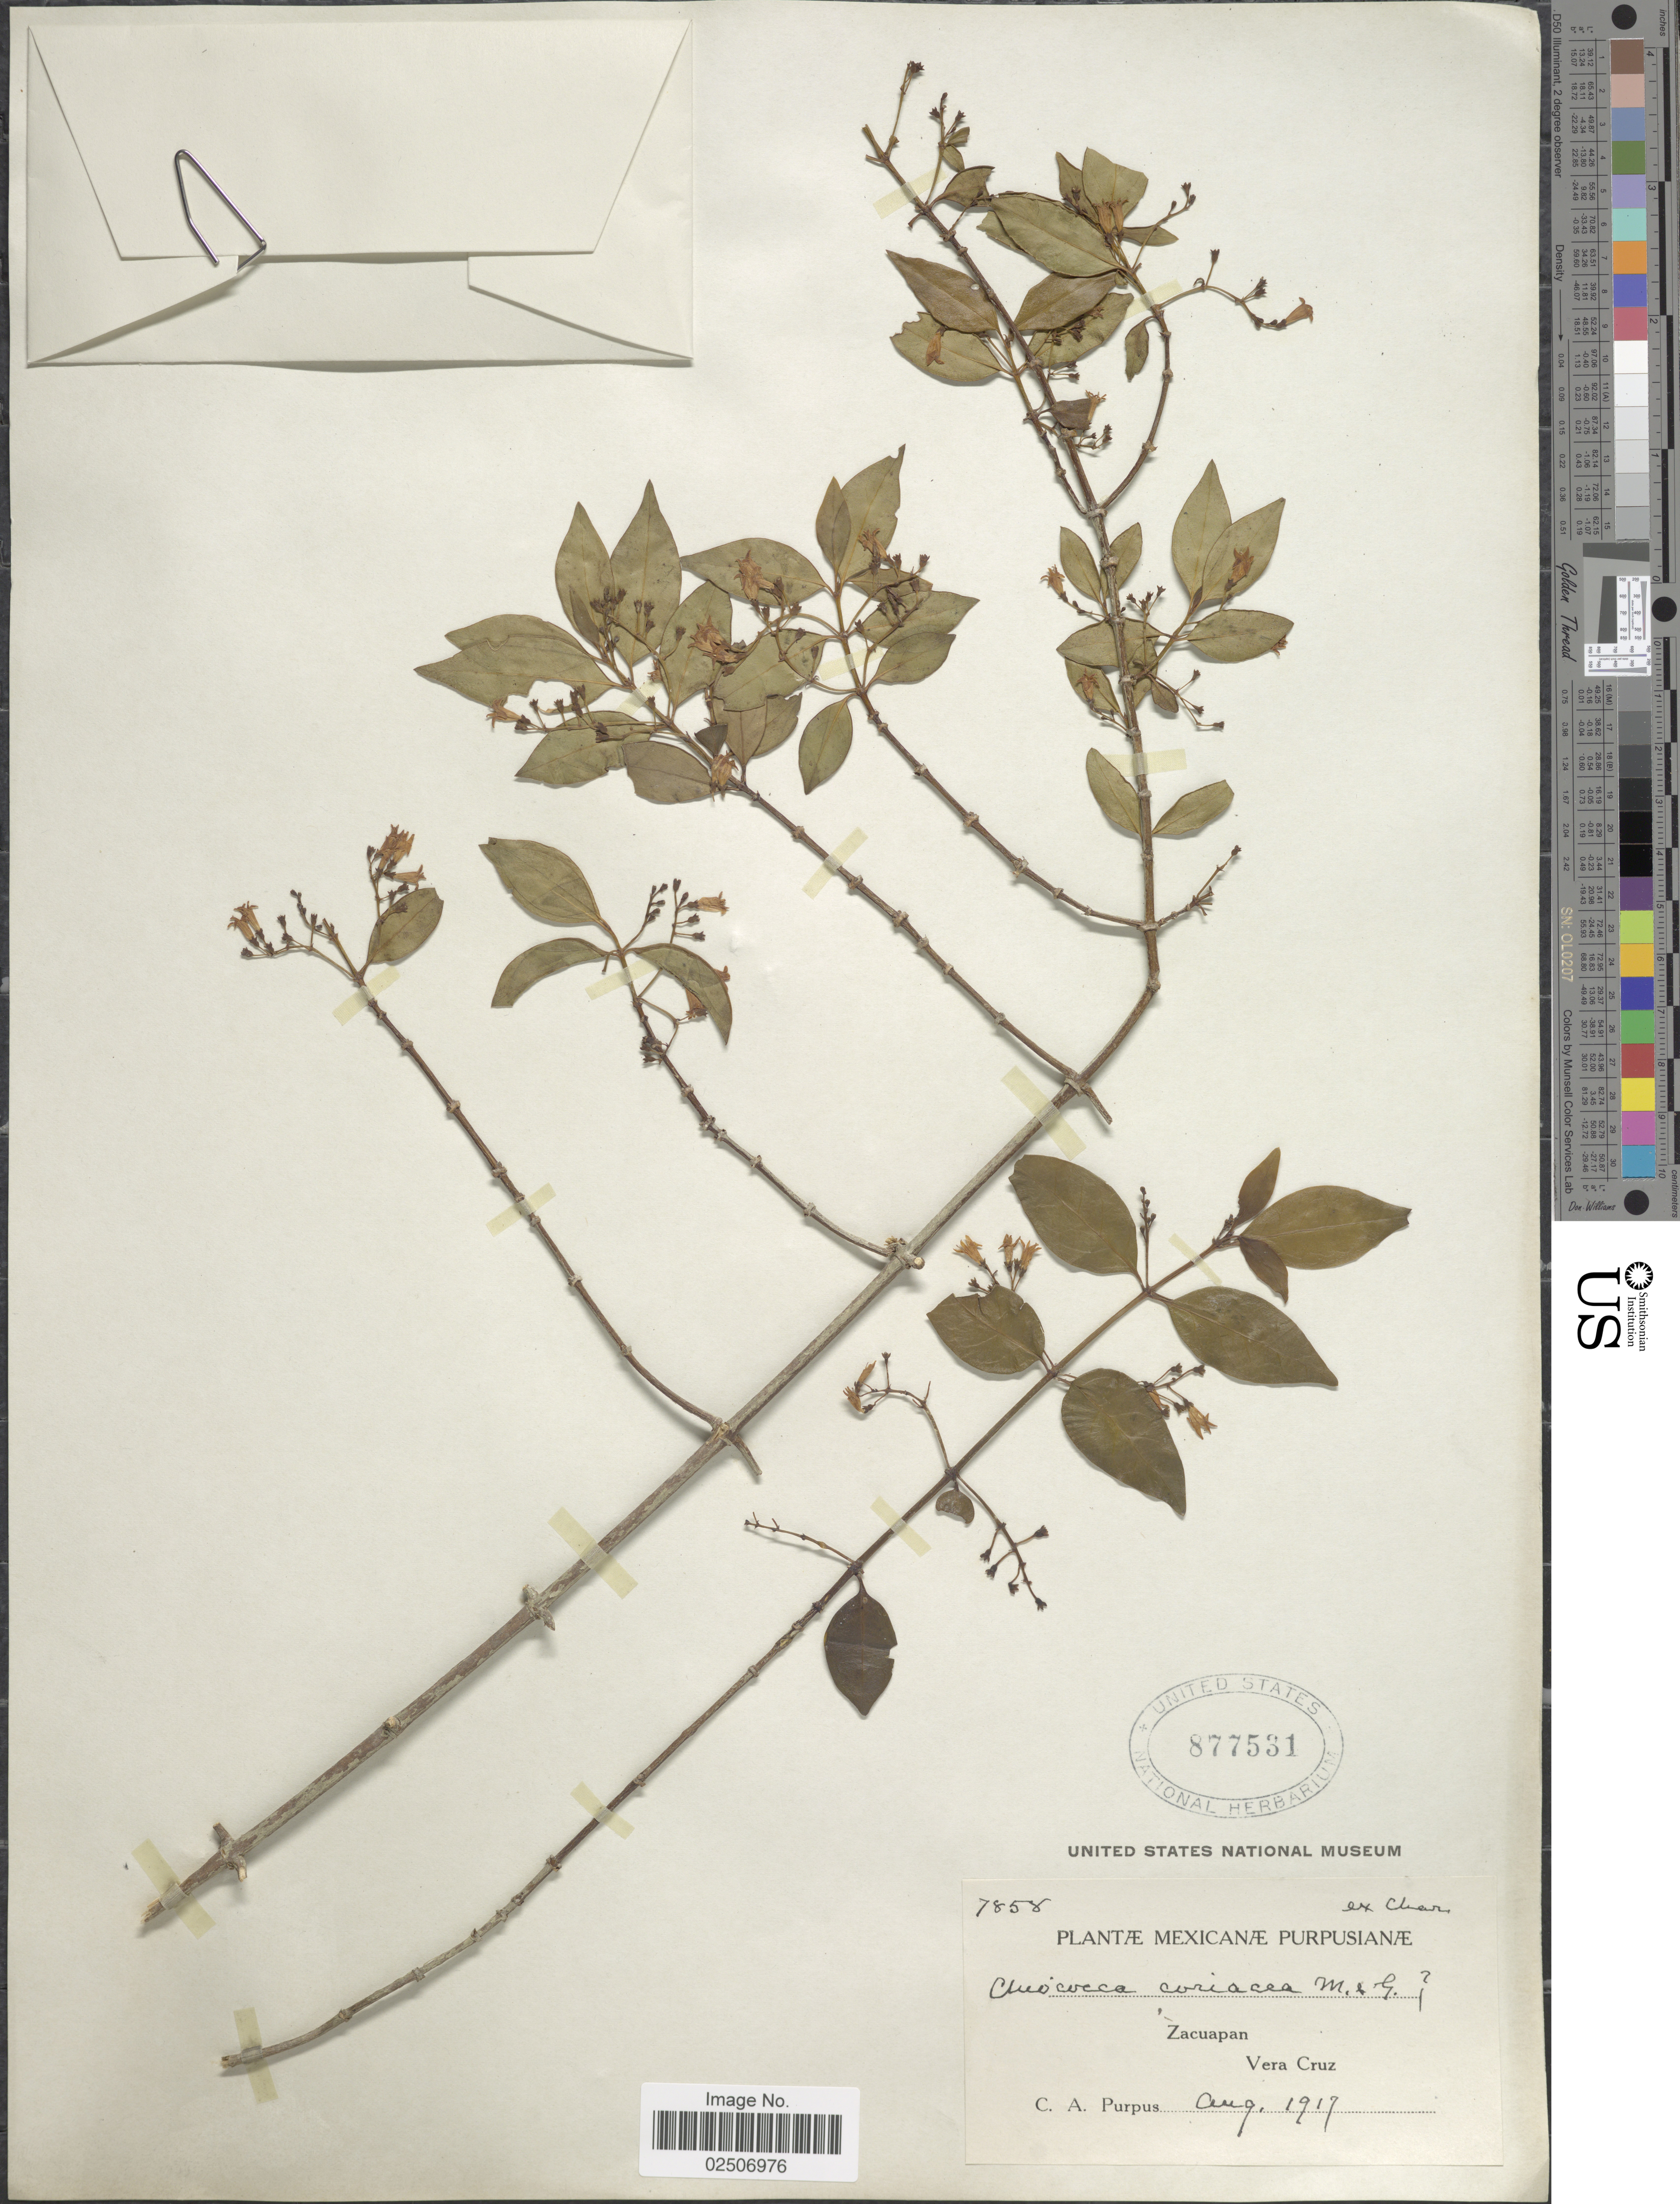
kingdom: Plantae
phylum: Tracheophyta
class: Magnoliopsida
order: Gentianales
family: Rubiaceae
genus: Chiococca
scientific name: Chiococca alba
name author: (L.) Hitchc.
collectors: C. A. Purpus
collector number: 7858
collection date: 1917-08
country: Mexico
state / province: Veracruz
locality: Mexicanae Purpusianae, Zacuapan Vera Cruz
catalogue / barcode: US 877531